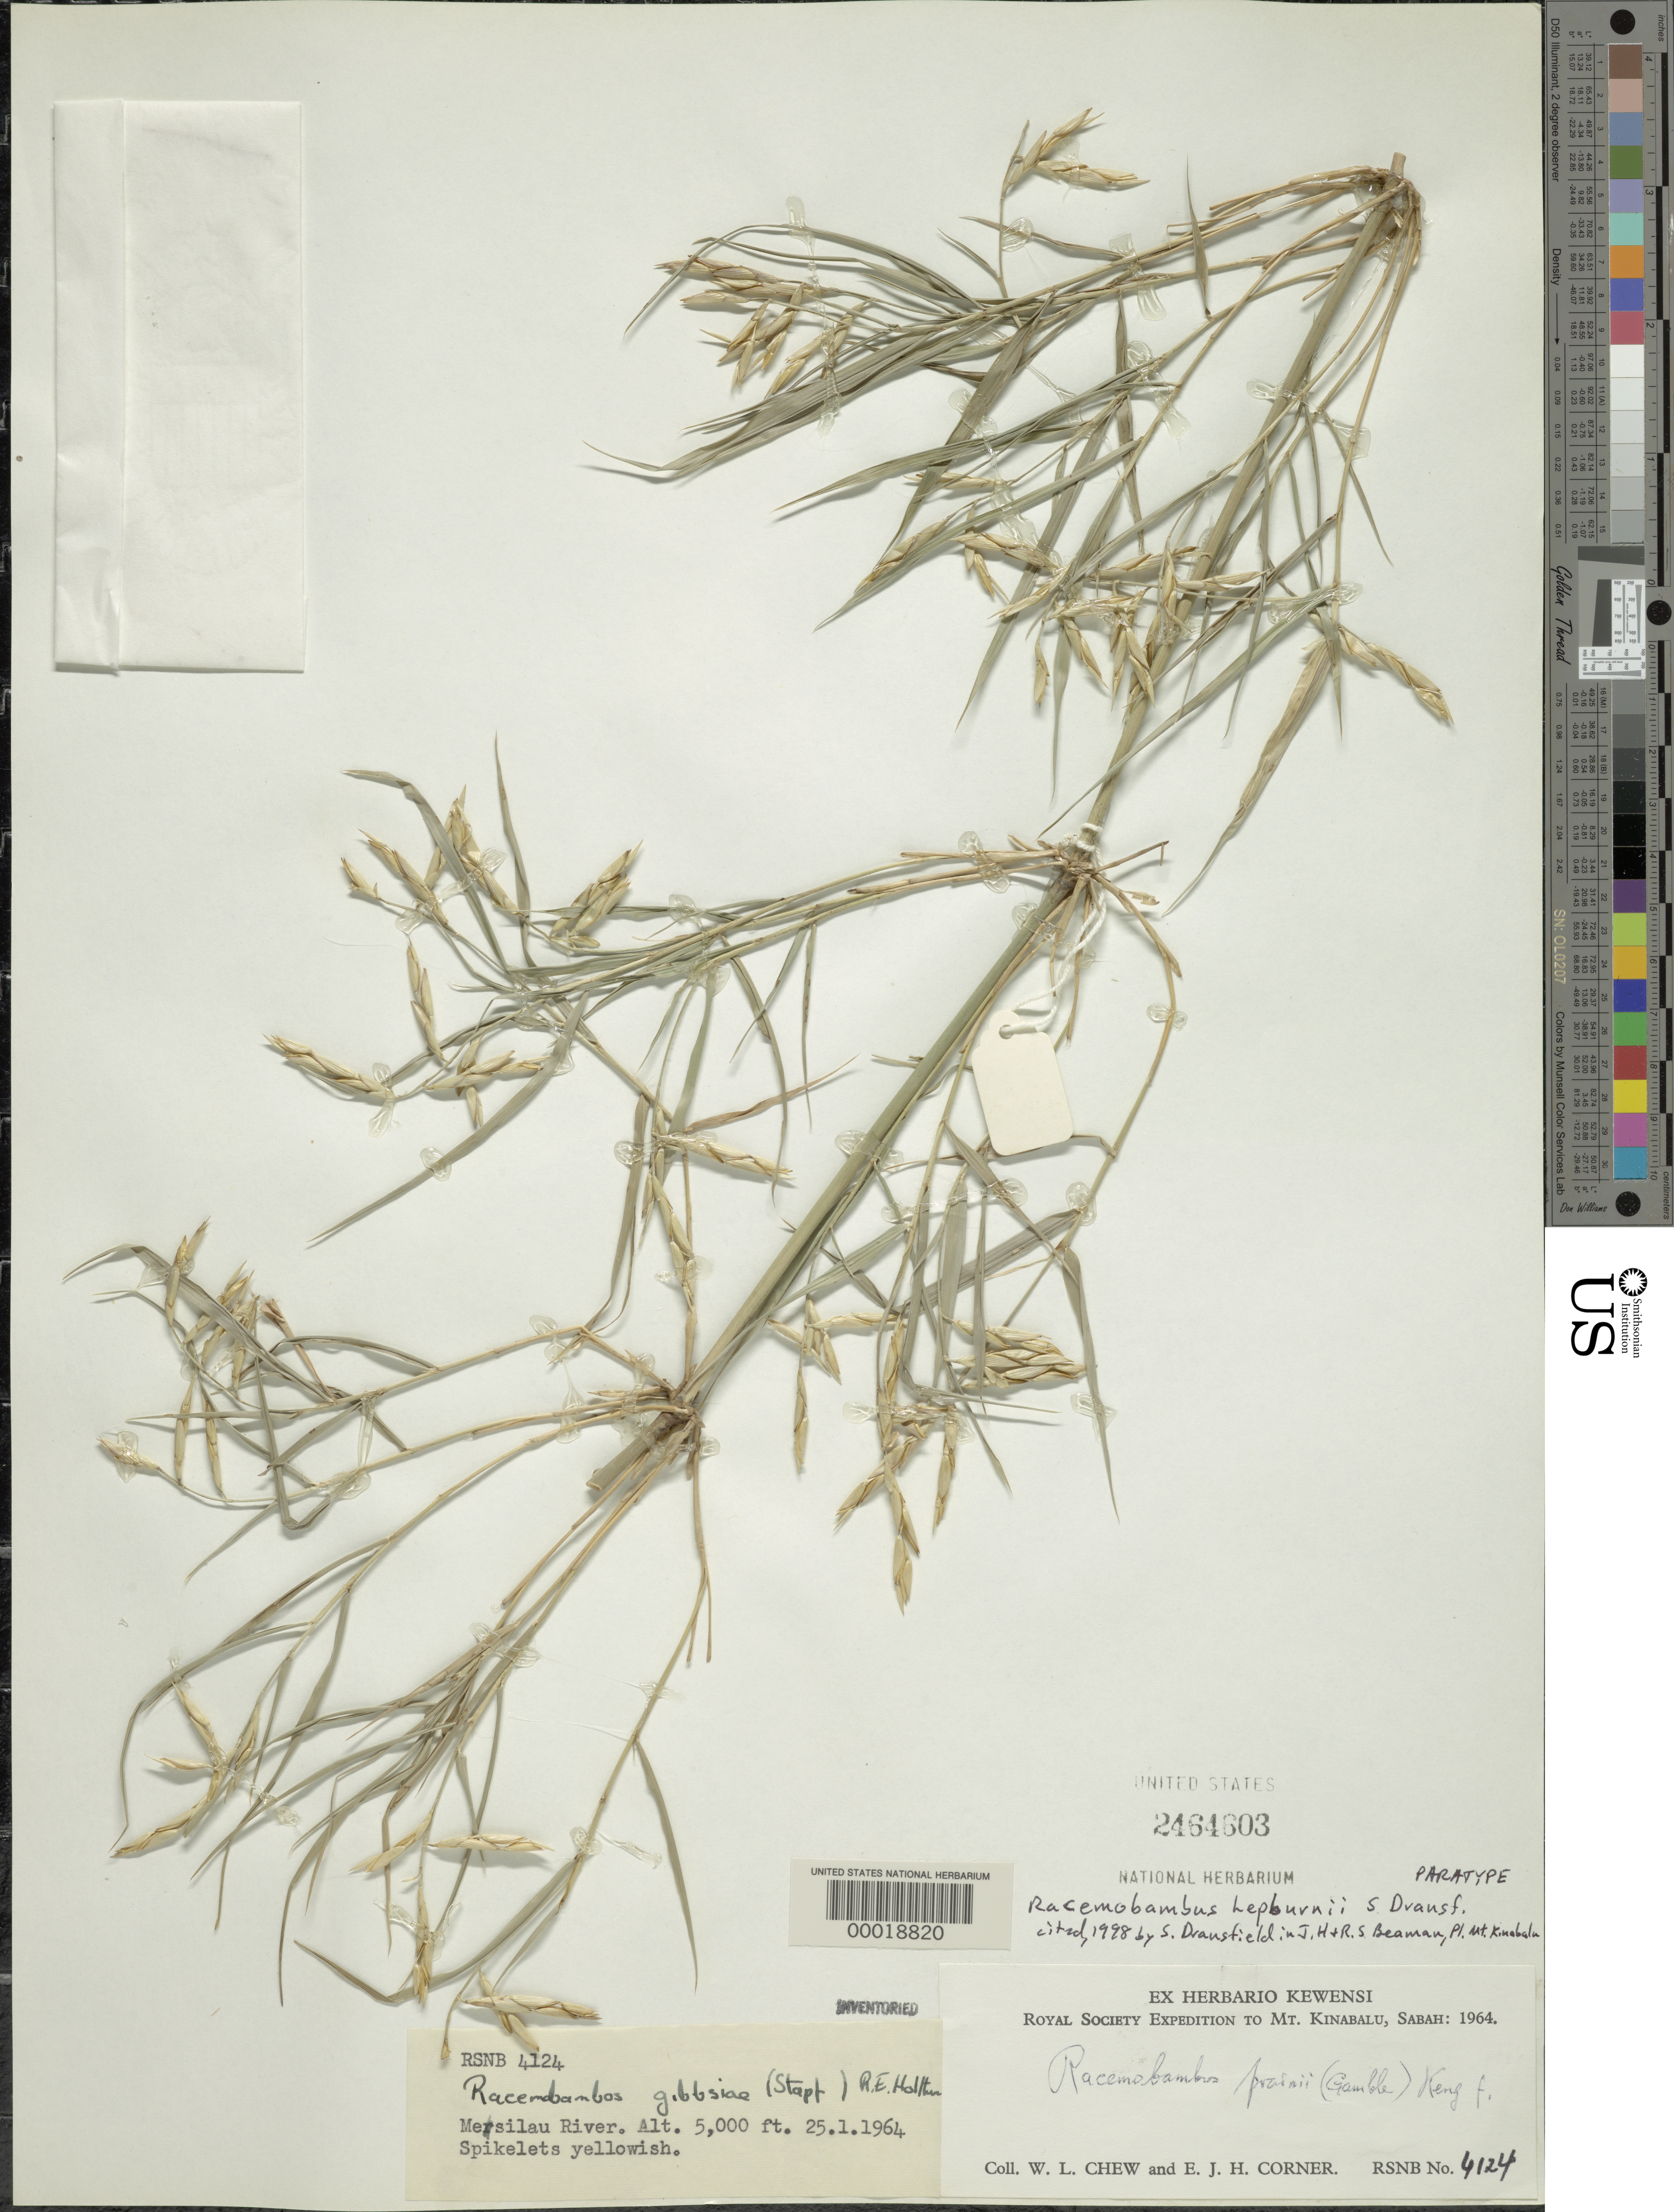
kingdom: Plantae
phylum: Tracheophyta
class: Liliopsida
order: Poales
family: Poaceae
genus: Racemobambos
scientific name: Racemobambos hepburnii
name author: S. Dransf.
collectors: W. Chew & E. Corner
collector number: Rsnb 4124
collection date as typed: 25 Jan 1964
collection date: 1964-01-25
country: Malaysia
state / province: Sabah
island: Borneo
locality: Mt. kinabalu, mesilau river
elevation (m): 1525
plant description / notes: Paratype of Racemobambus prainii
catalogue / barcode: US 2464603